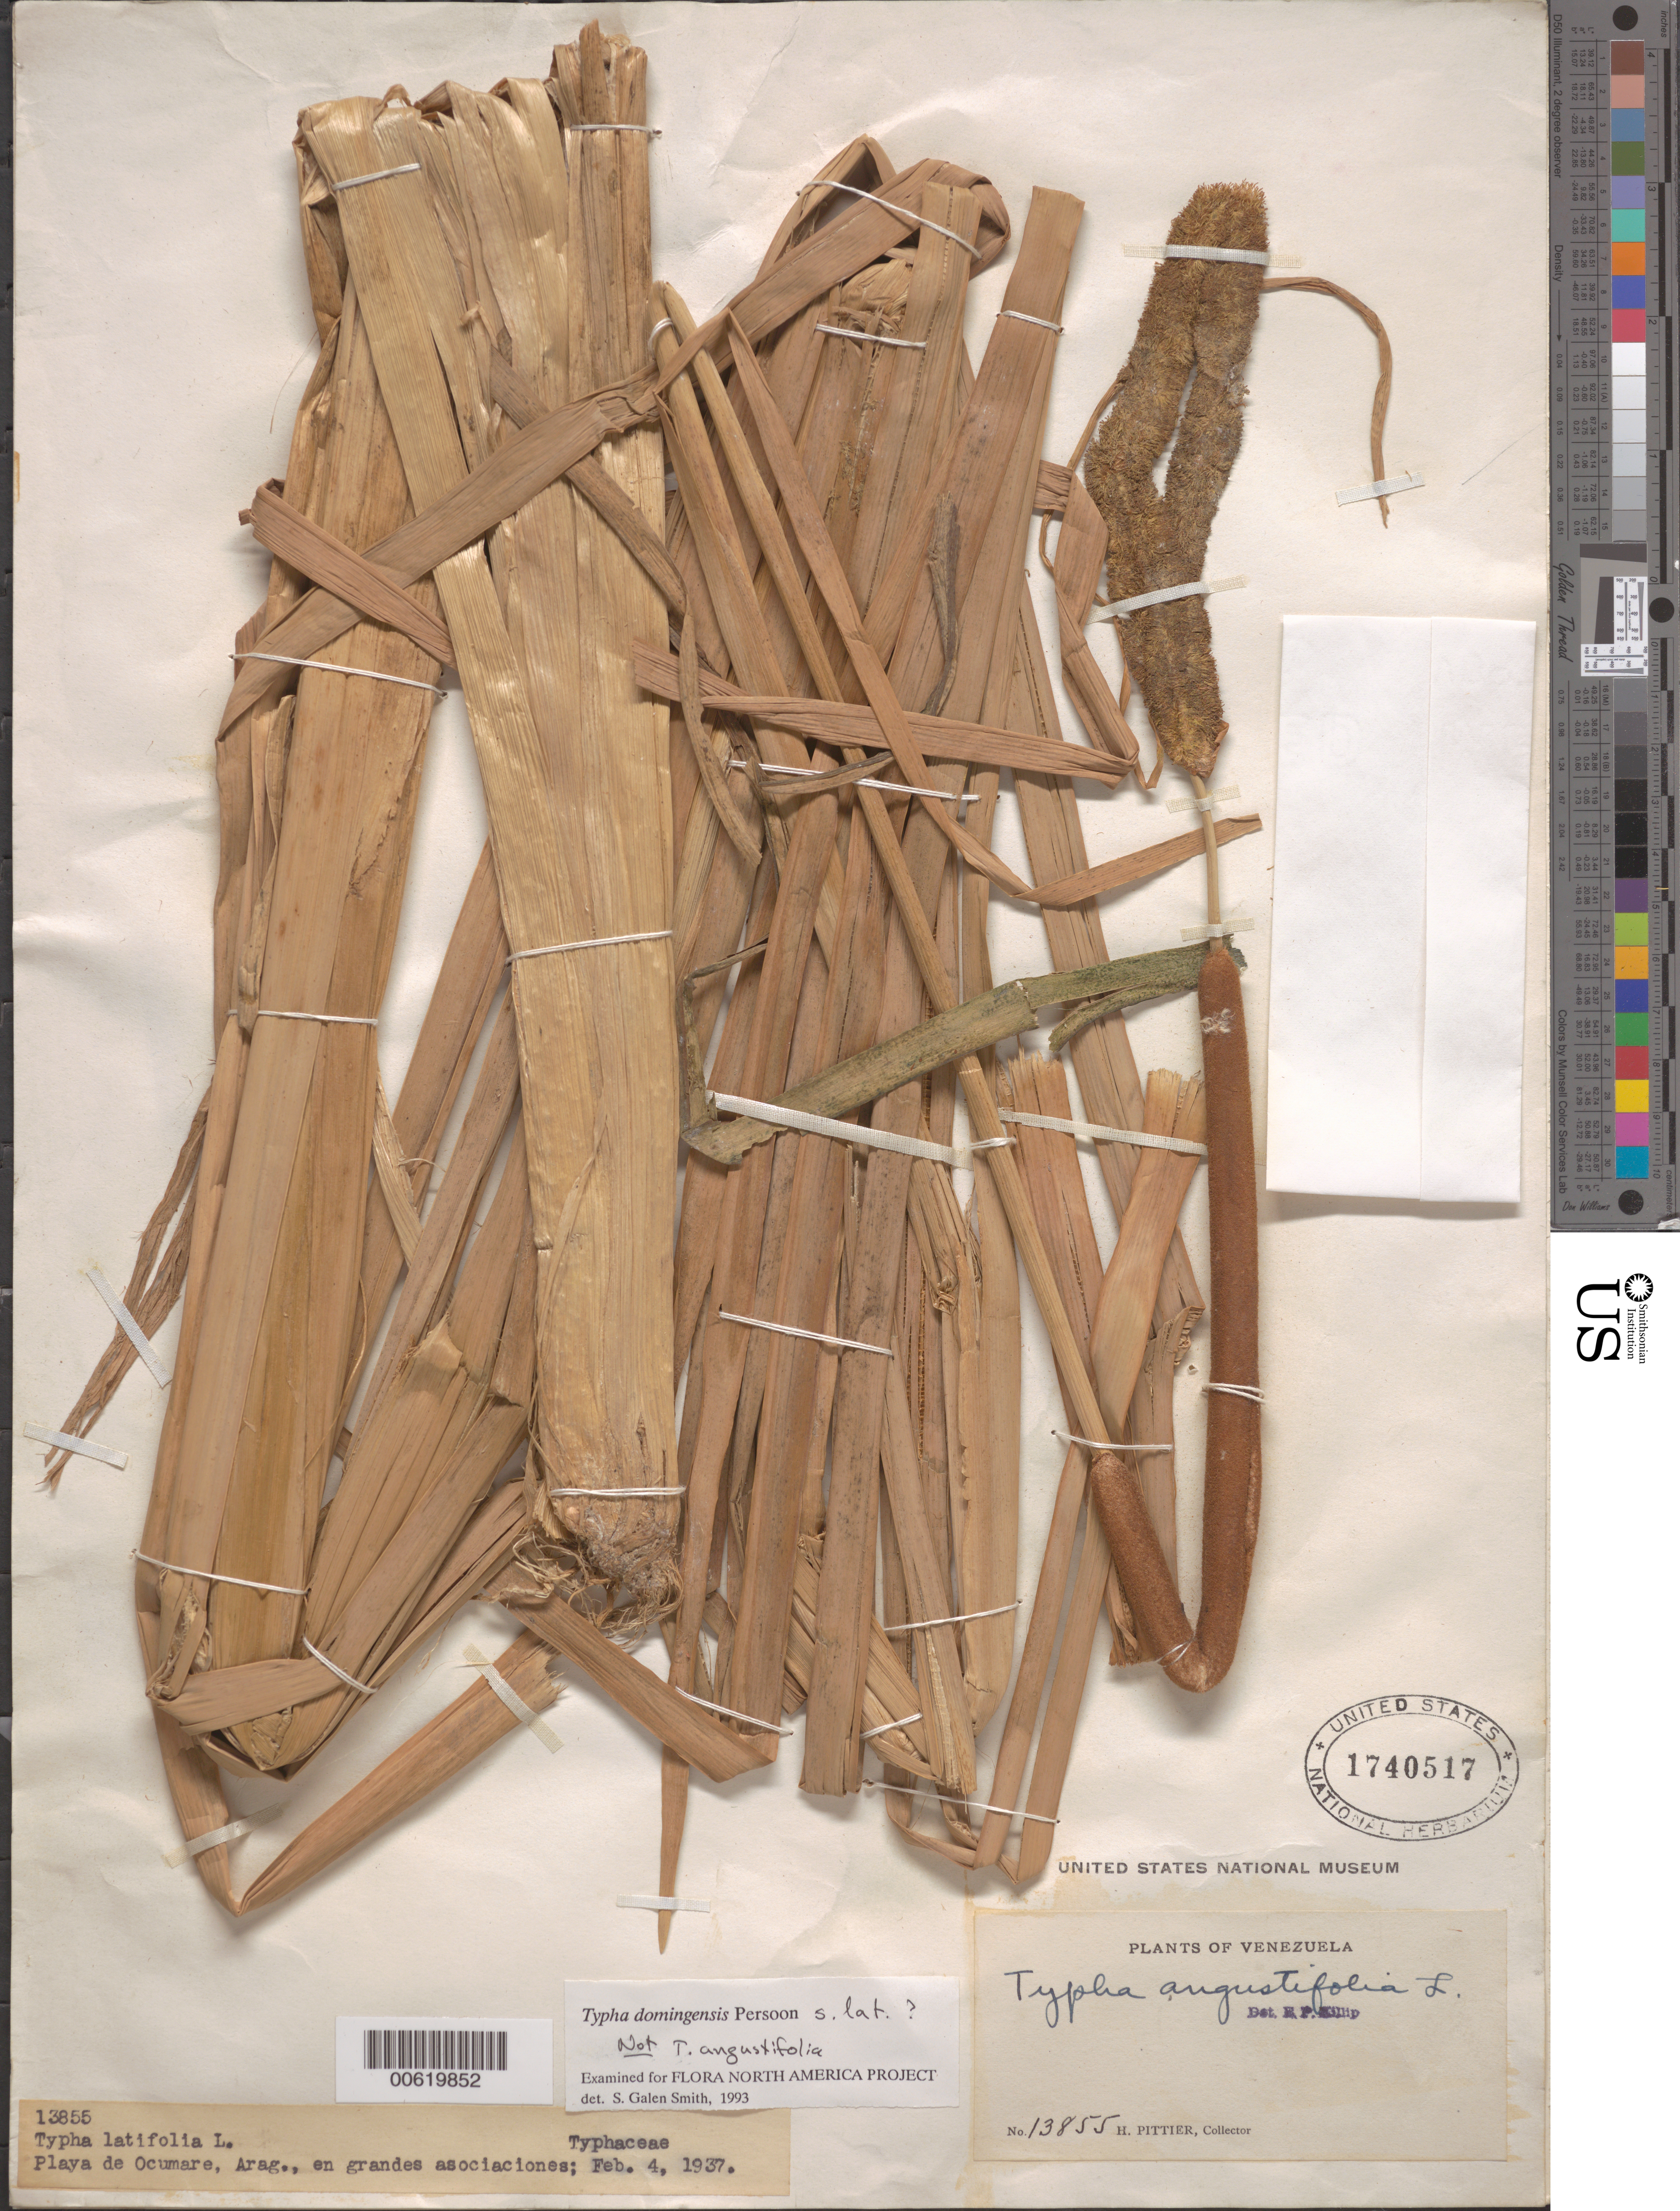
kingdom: Plantae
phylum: Tracheophyta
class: Liliopsida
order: Poales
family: Typhaceae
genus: Typha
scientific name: Typha domingensis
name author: Pers.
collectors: H. F. Pittier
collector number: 13855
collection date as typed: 04 Feb 1937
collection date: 1937-02-04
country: Venezuela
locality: Playa de Ocumare, Arag.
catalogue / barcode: US 1740517